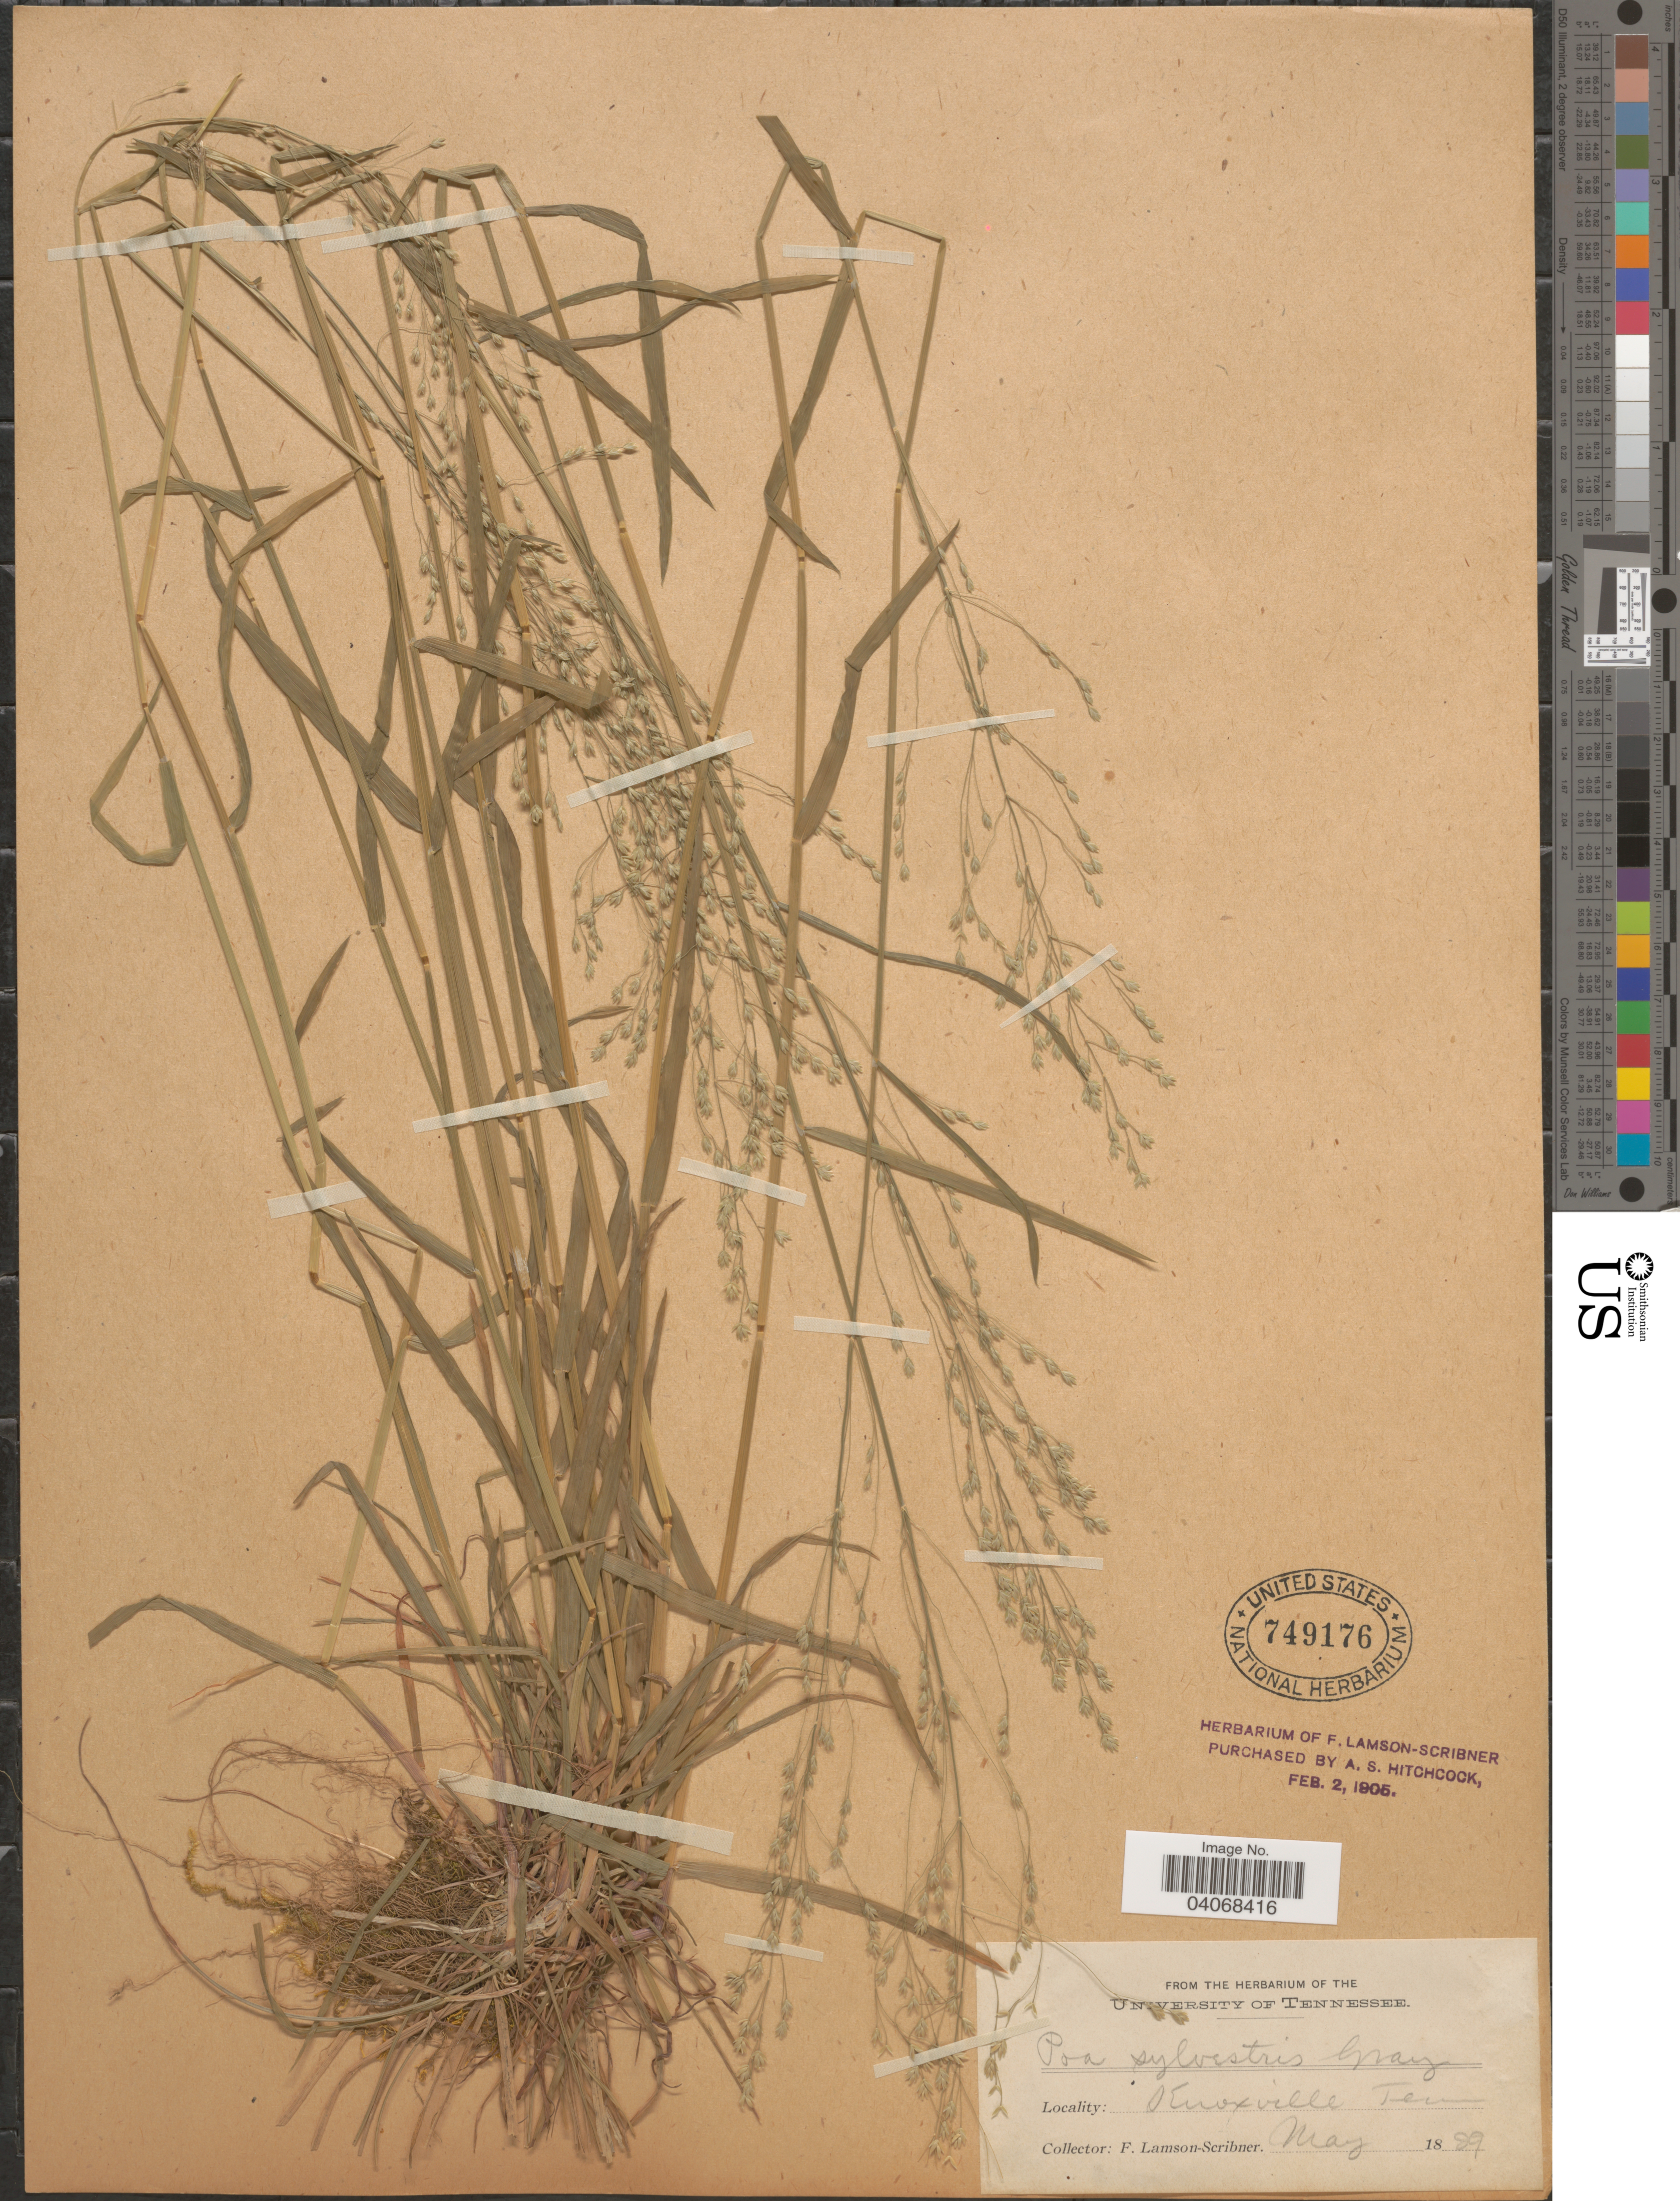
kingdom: Plantae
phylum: Tracheophyta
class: Liliopsida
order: Poales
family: Poaceae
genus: Poa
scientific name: Poa sylvestris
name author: A. Gray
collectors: F. Lamson-Scribner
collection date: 1889-05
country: United States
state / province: Tennessee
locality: Knoxville.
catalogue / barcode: US 749176